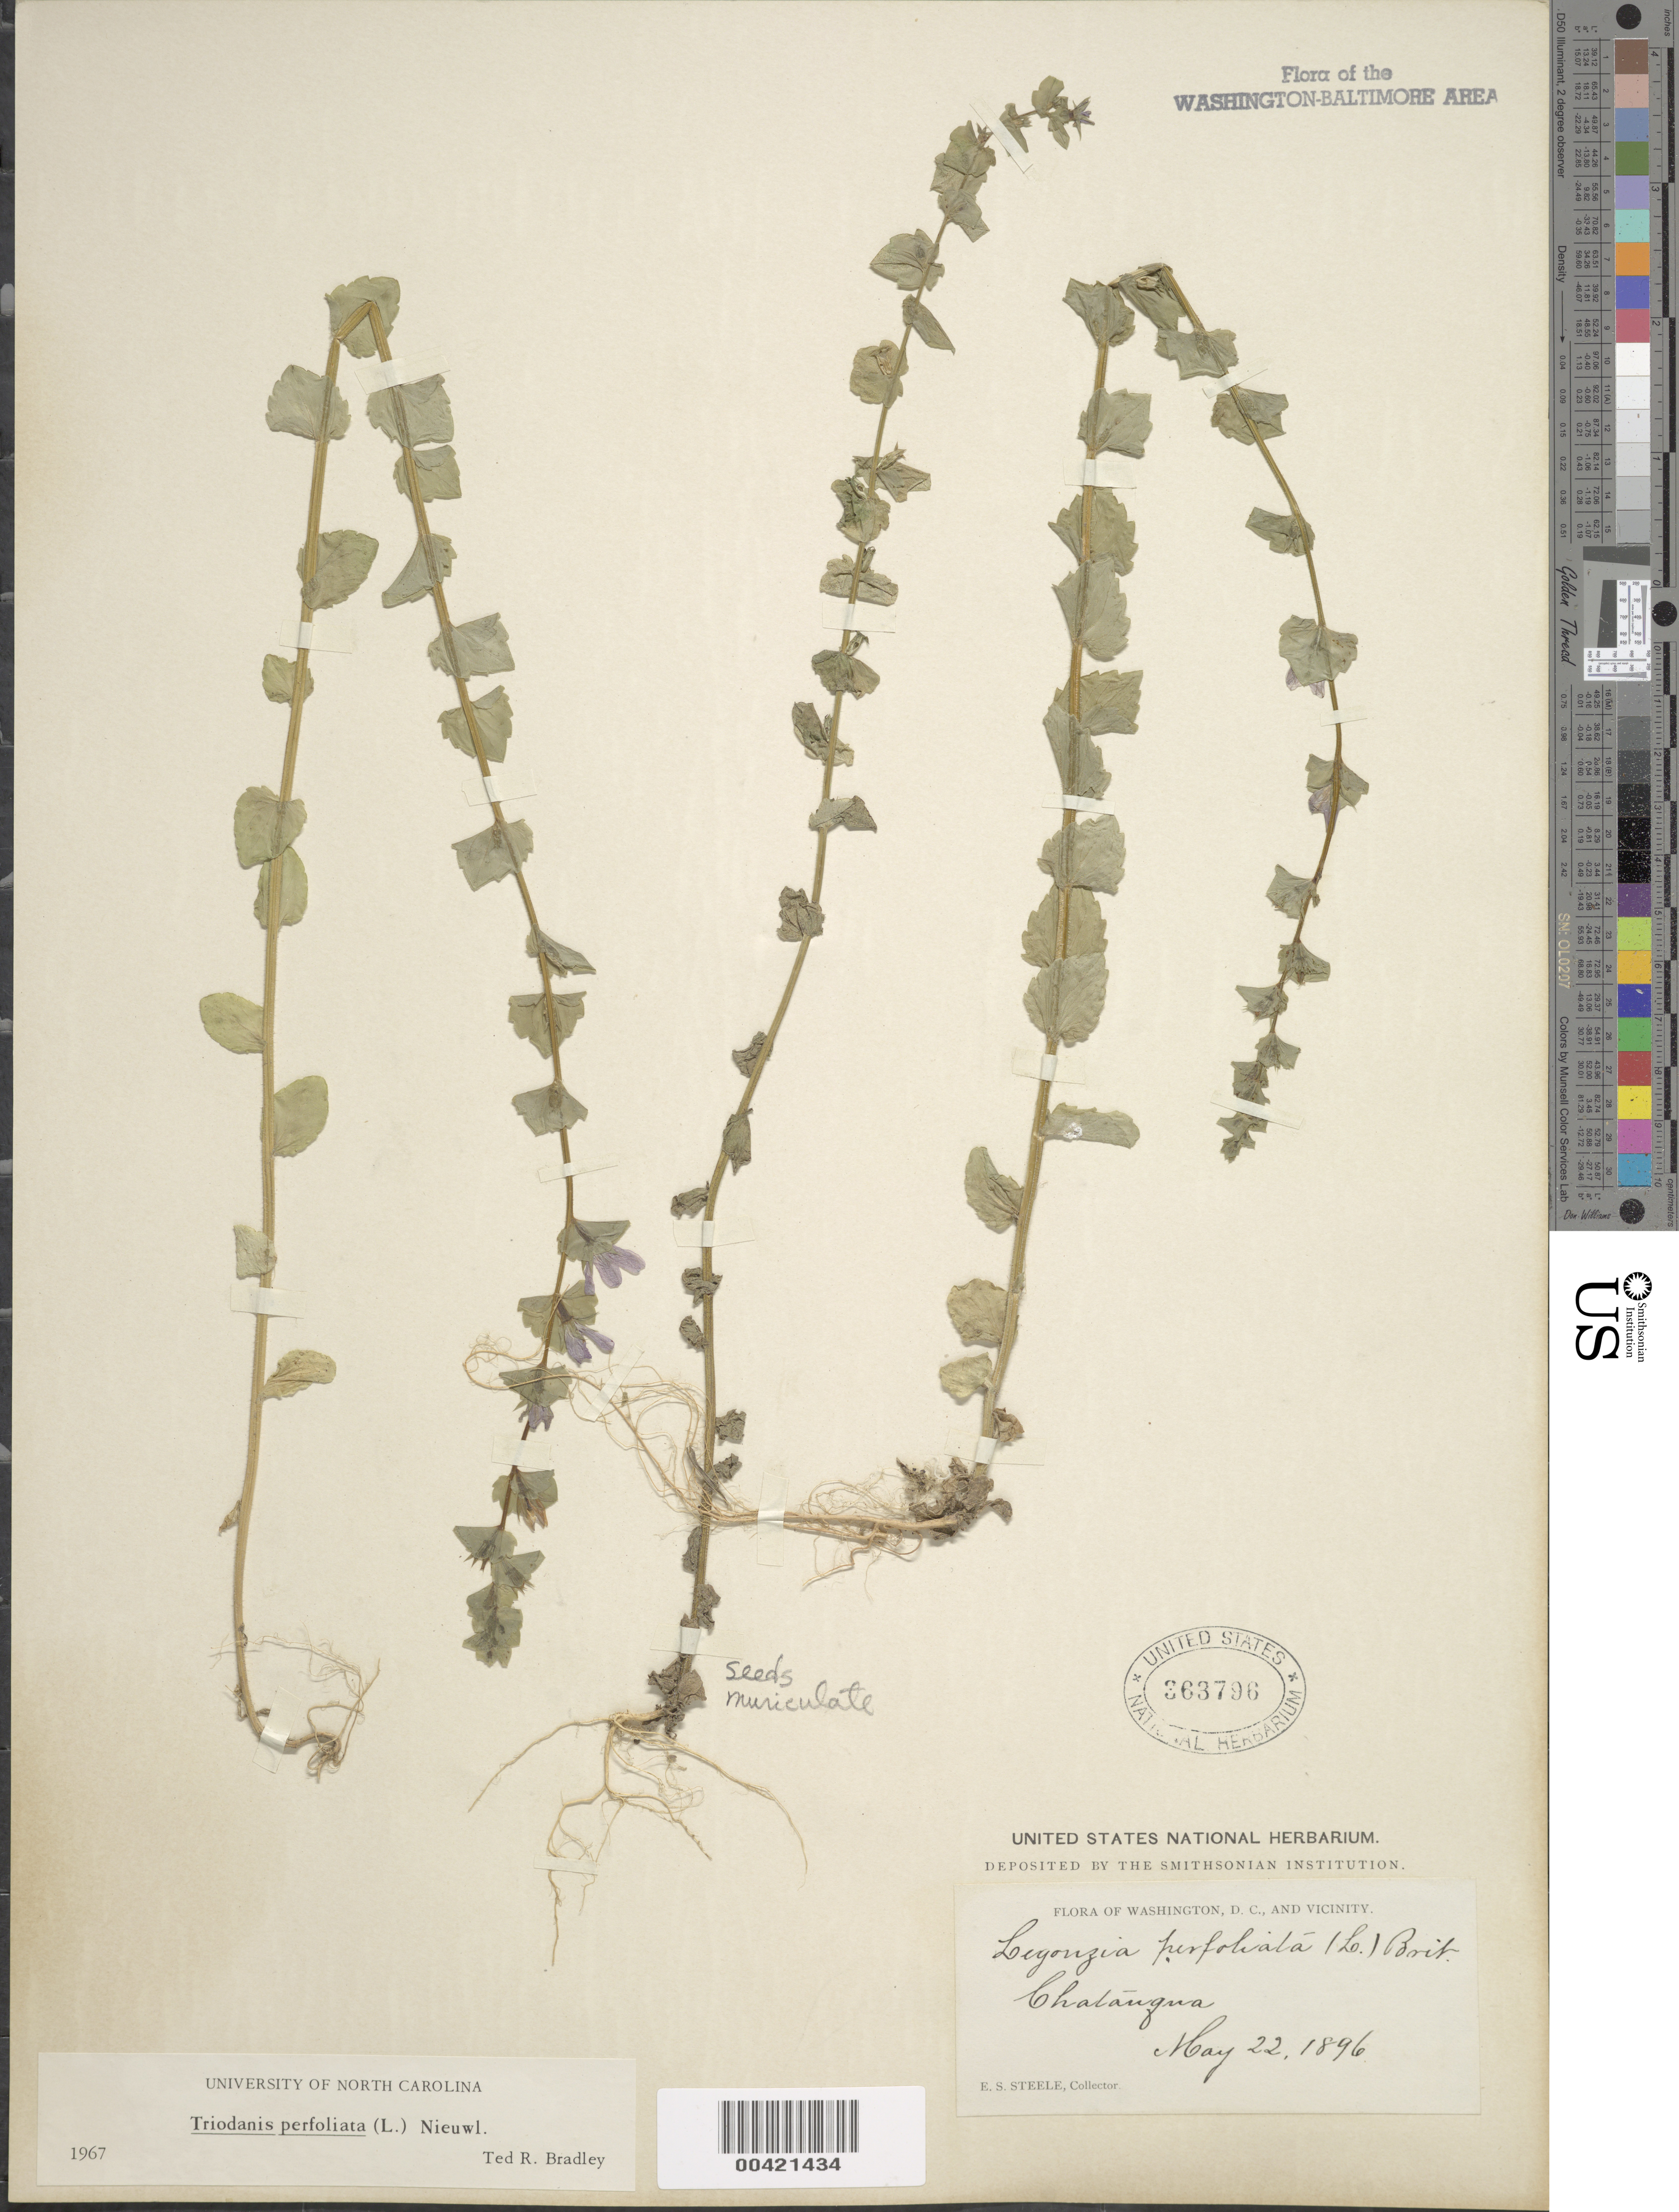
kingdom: Plantae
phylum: Tracheophyta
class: Magnoliopsida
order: Asterales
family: Campanulaceae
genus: Triodanis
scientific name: Triodanis perfoliata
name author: (L.) Nieuwl.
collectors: E. Steele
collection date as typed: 22 May 1896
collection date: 1896-05-22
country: United States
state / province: Maryland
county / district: Montgomery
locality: Chatauqua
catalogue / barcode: US 363796